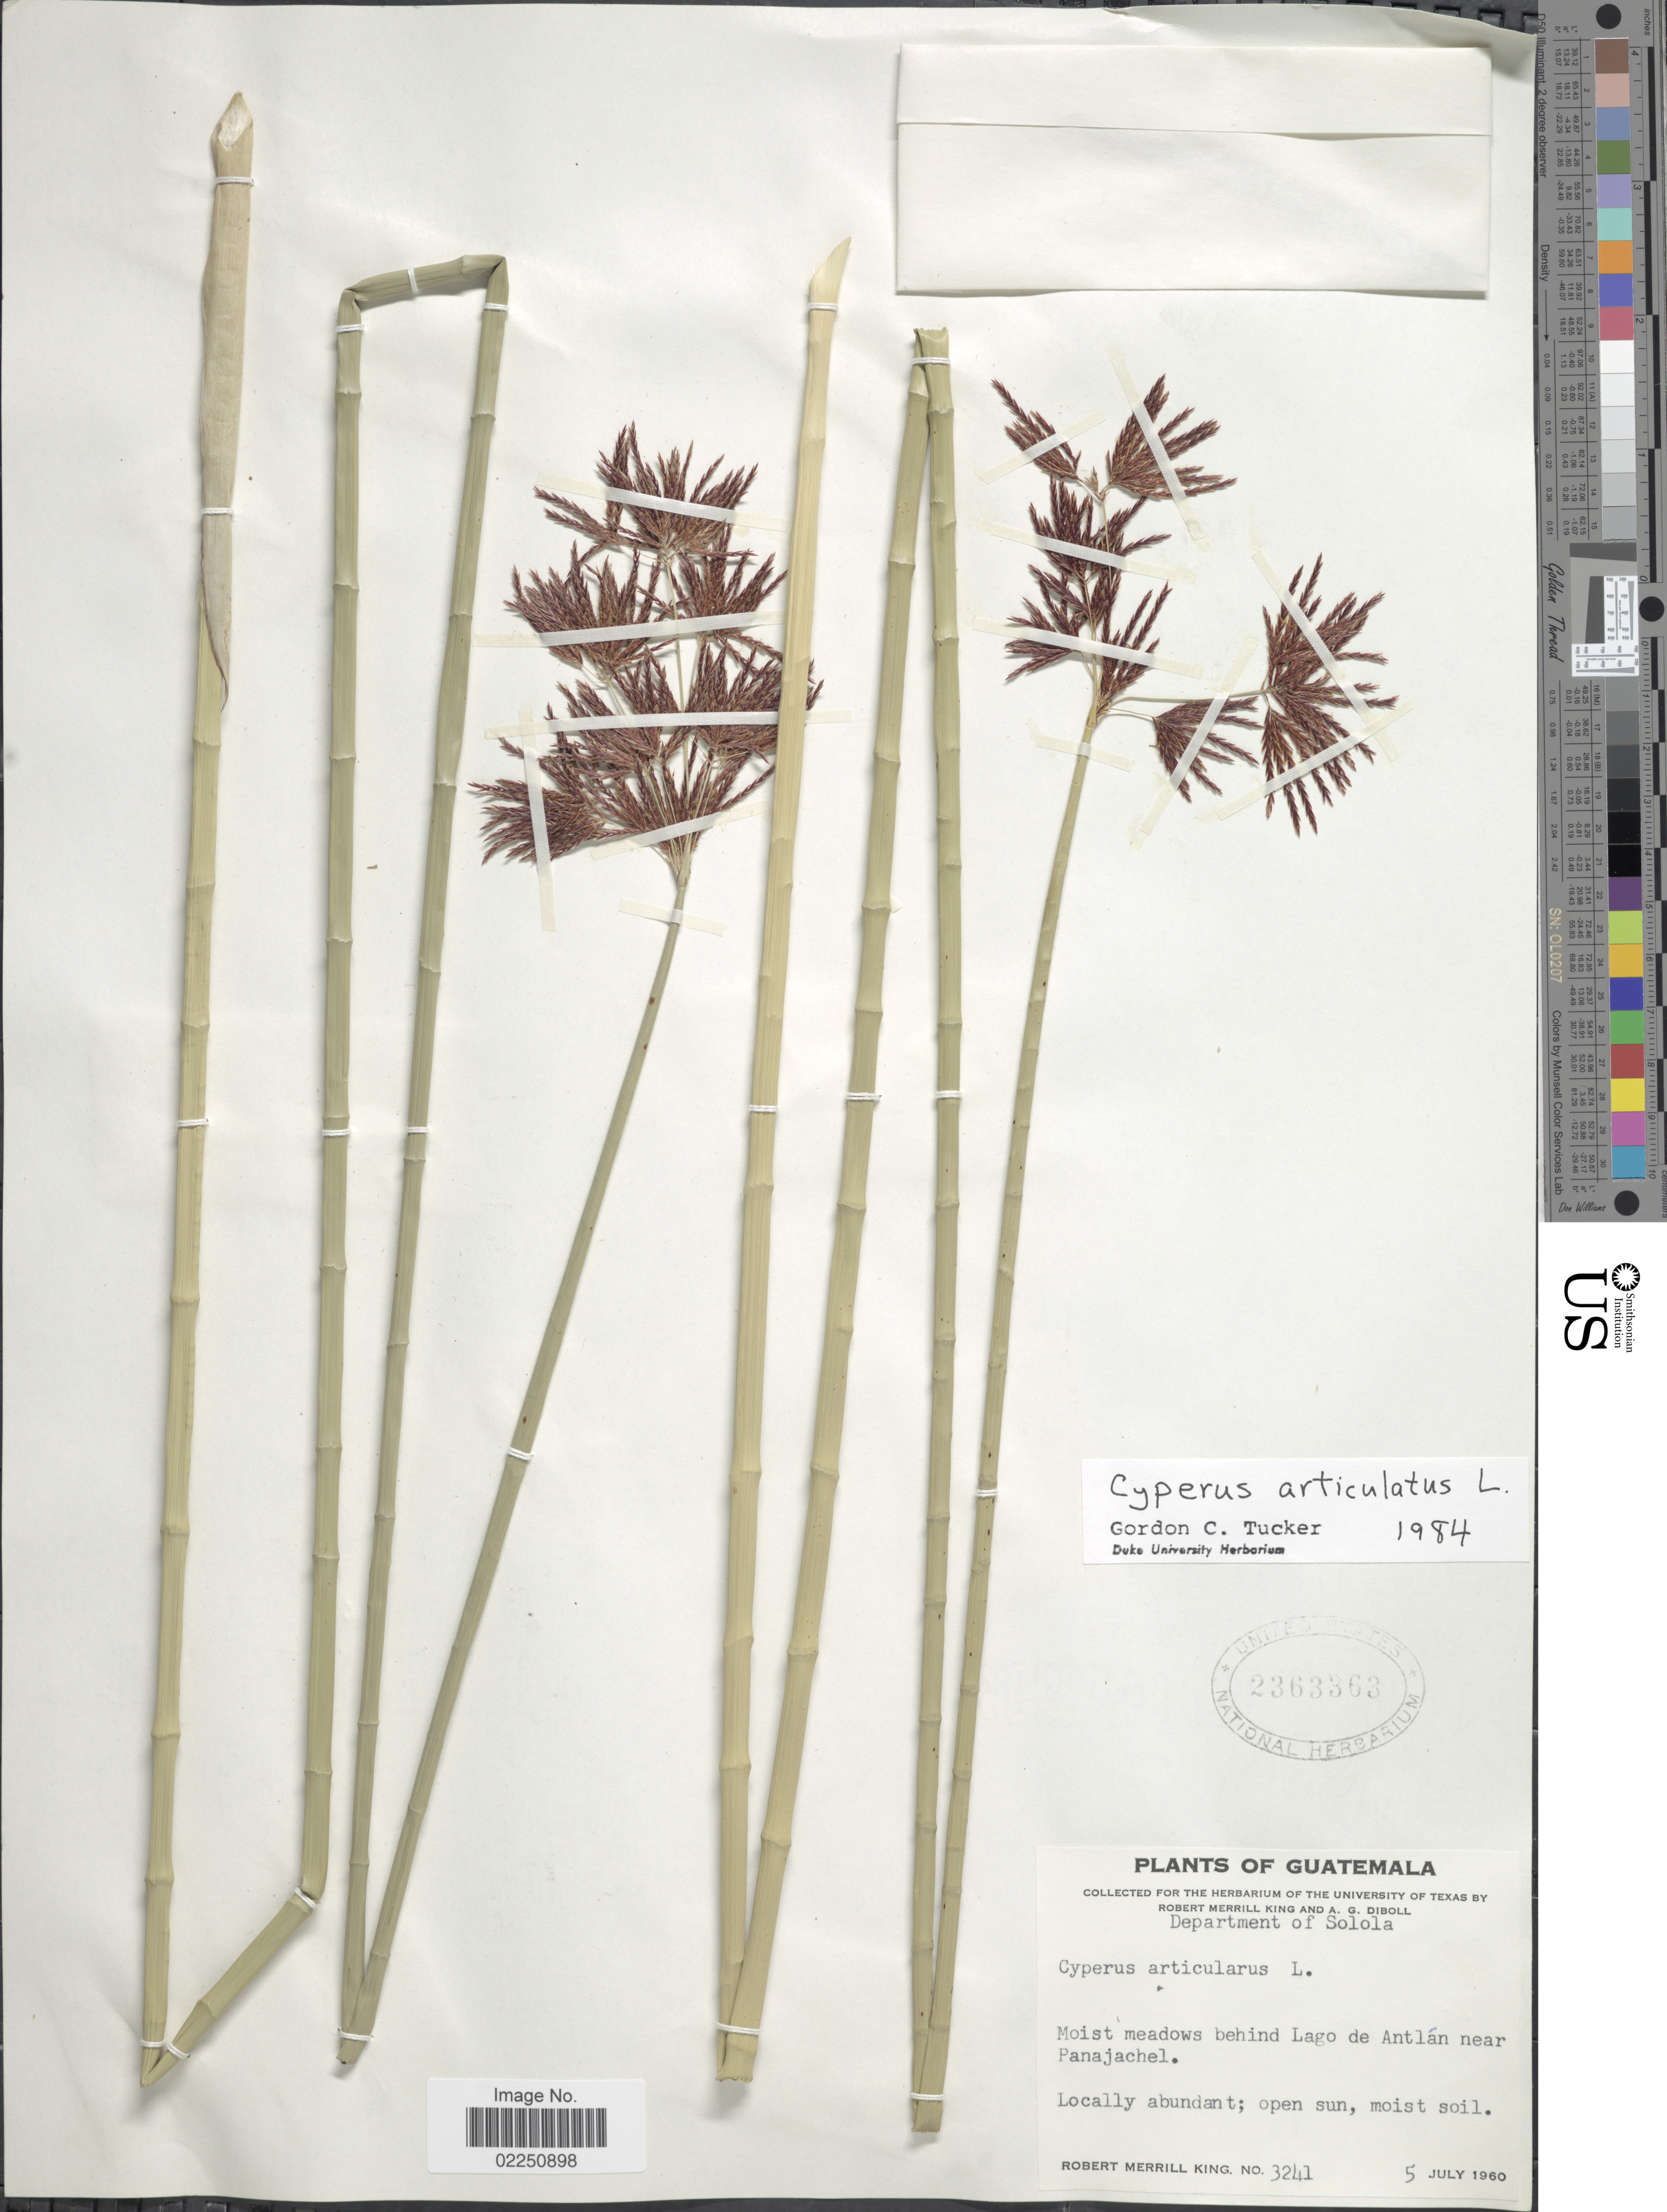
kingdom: Plantae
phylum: Tracheophyta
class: Liliopsida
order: Poales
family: Cyperaceae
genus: Cyperus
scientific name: Cyperus articulatus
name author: L.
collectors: R. M. King & A. Diboll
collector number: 3241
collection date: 1960-07-05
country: Guatemala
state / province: Sololá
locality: Moist meadows behind Lago de Antlan near Panajachel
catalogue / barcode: US 2363363